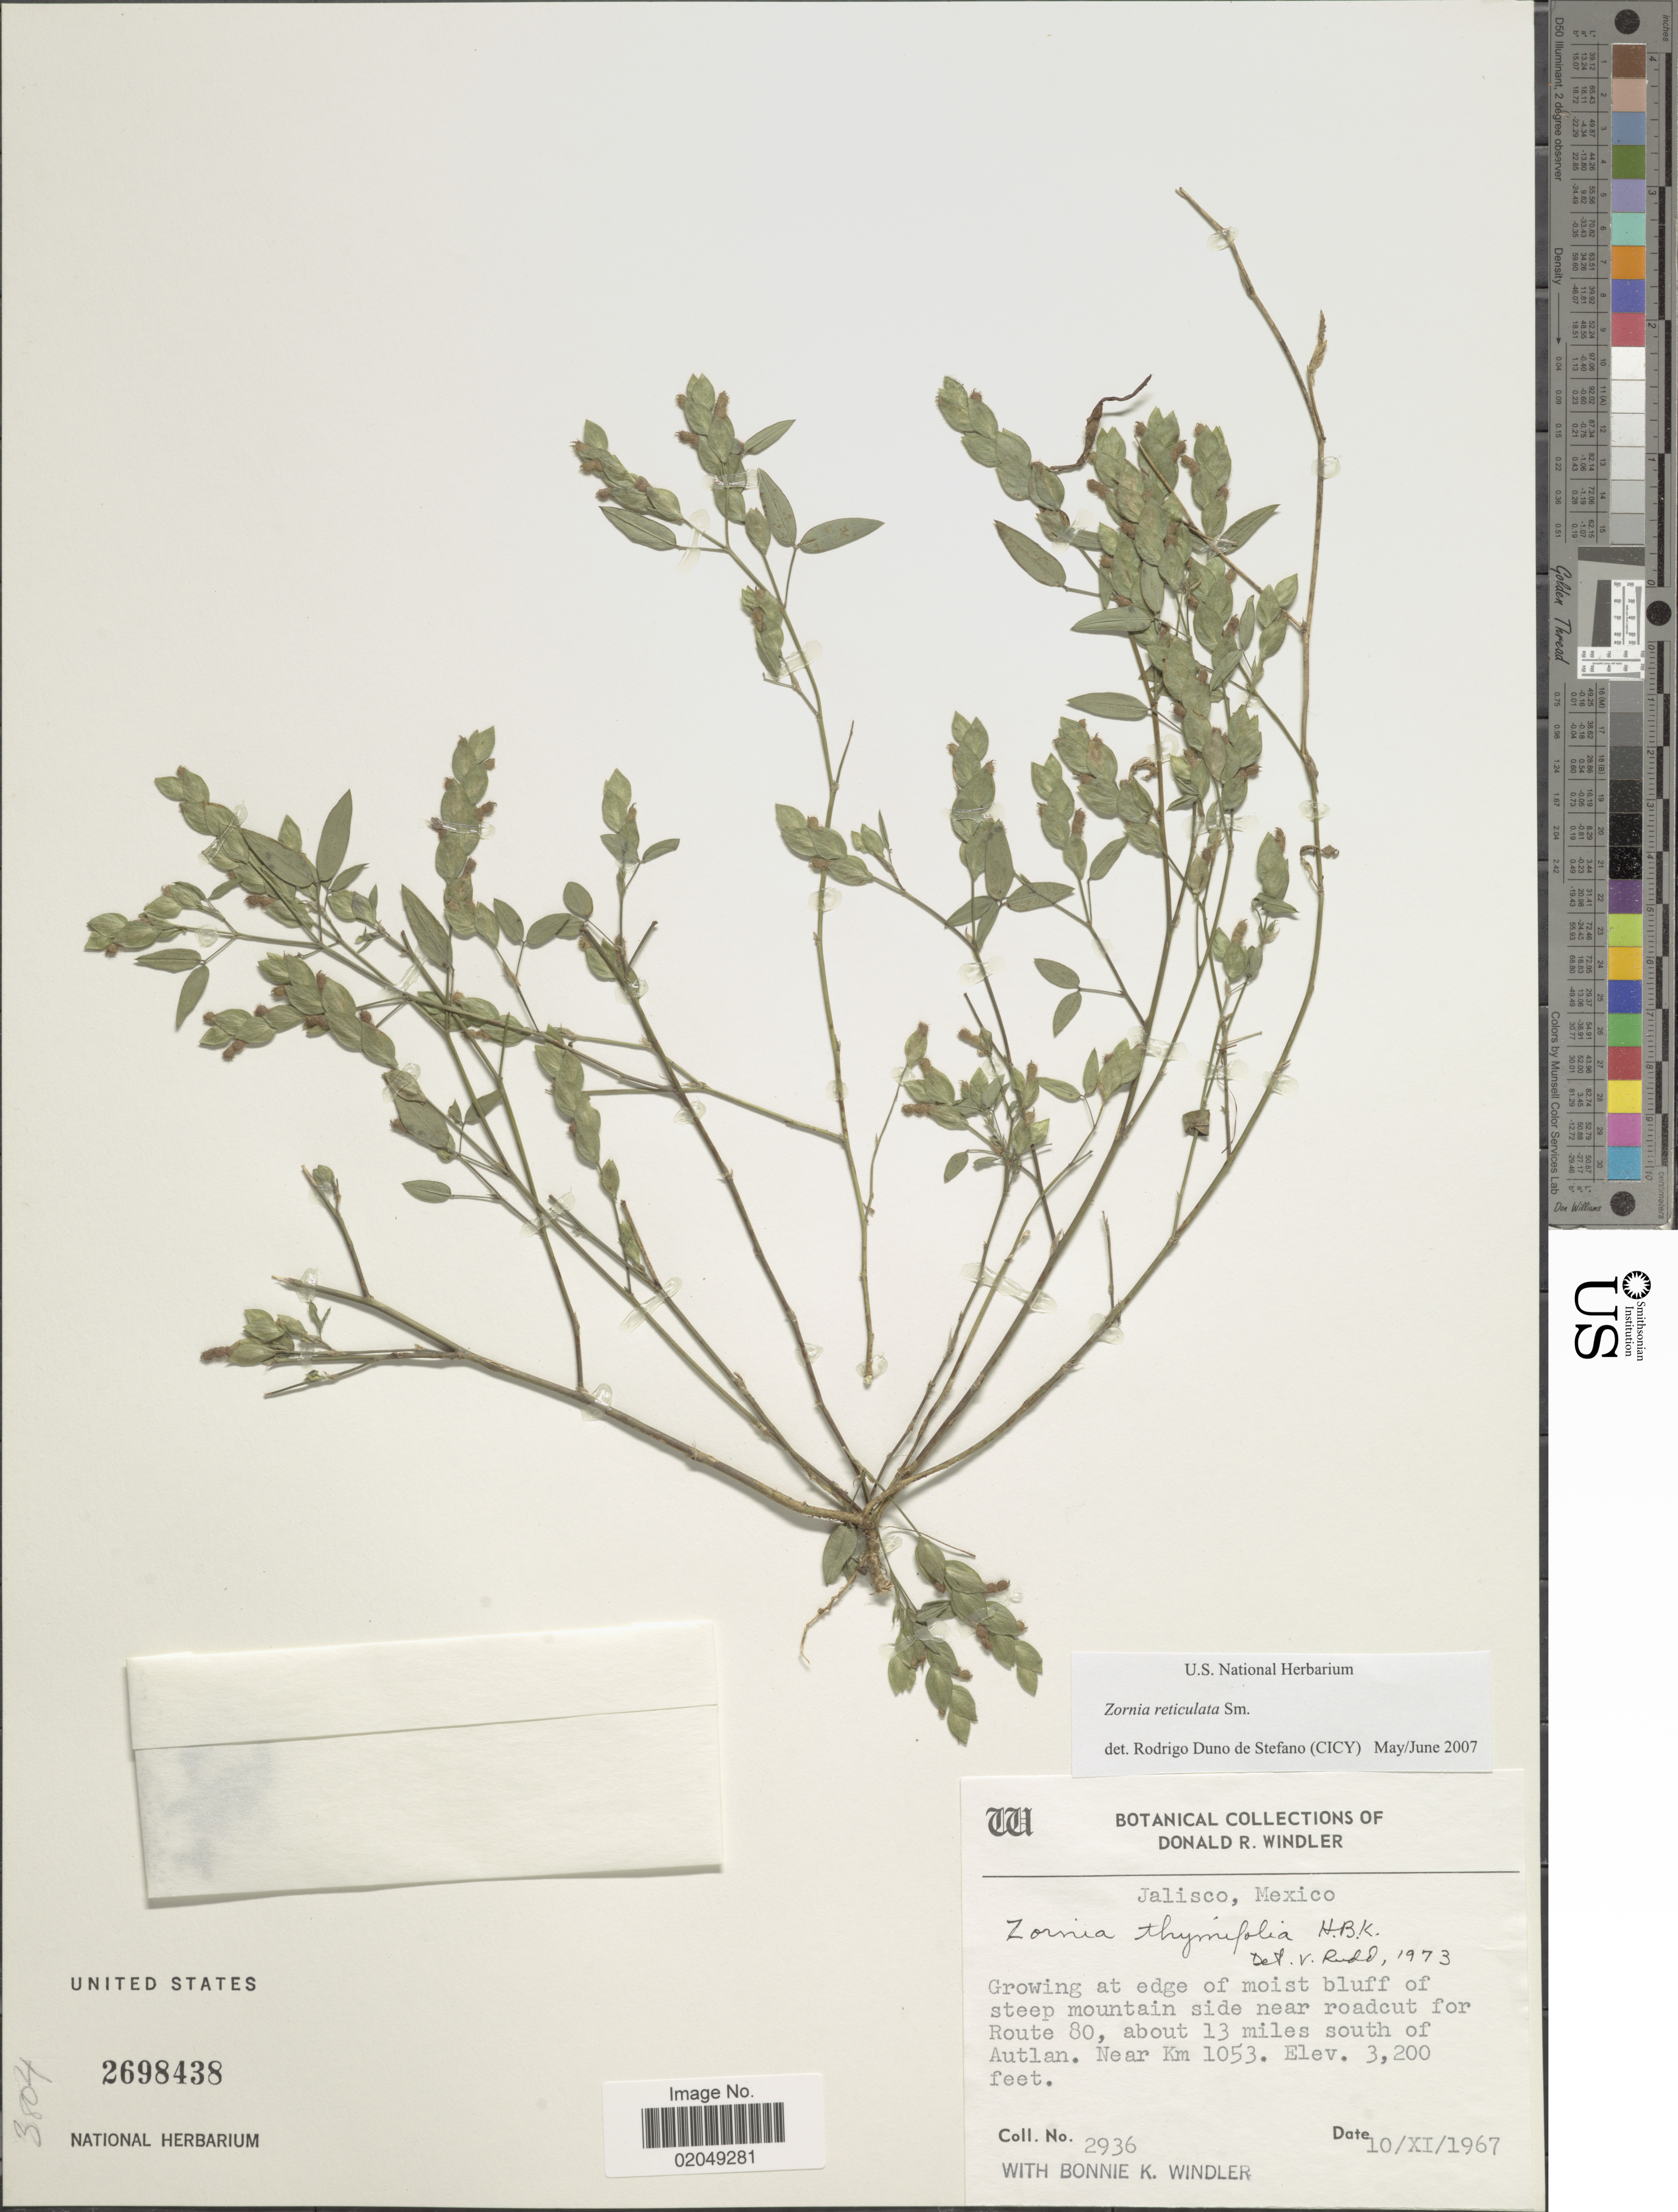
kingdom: Plantae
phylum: Tracheophyta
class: Magnoliopsida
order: Fabales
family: Fabaceae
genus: Zornia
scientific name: Zornia reticulata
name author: Sm.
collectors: Windler, B. K.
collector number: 2936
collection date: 1967-11-10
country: Mexico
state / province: Jalisco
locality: Growing at edge of moist bluff of steep mountain side near roadcut for Route 80, about 13 miles south of Autlan, near km 1053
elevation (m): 975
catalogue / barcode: US 2698438